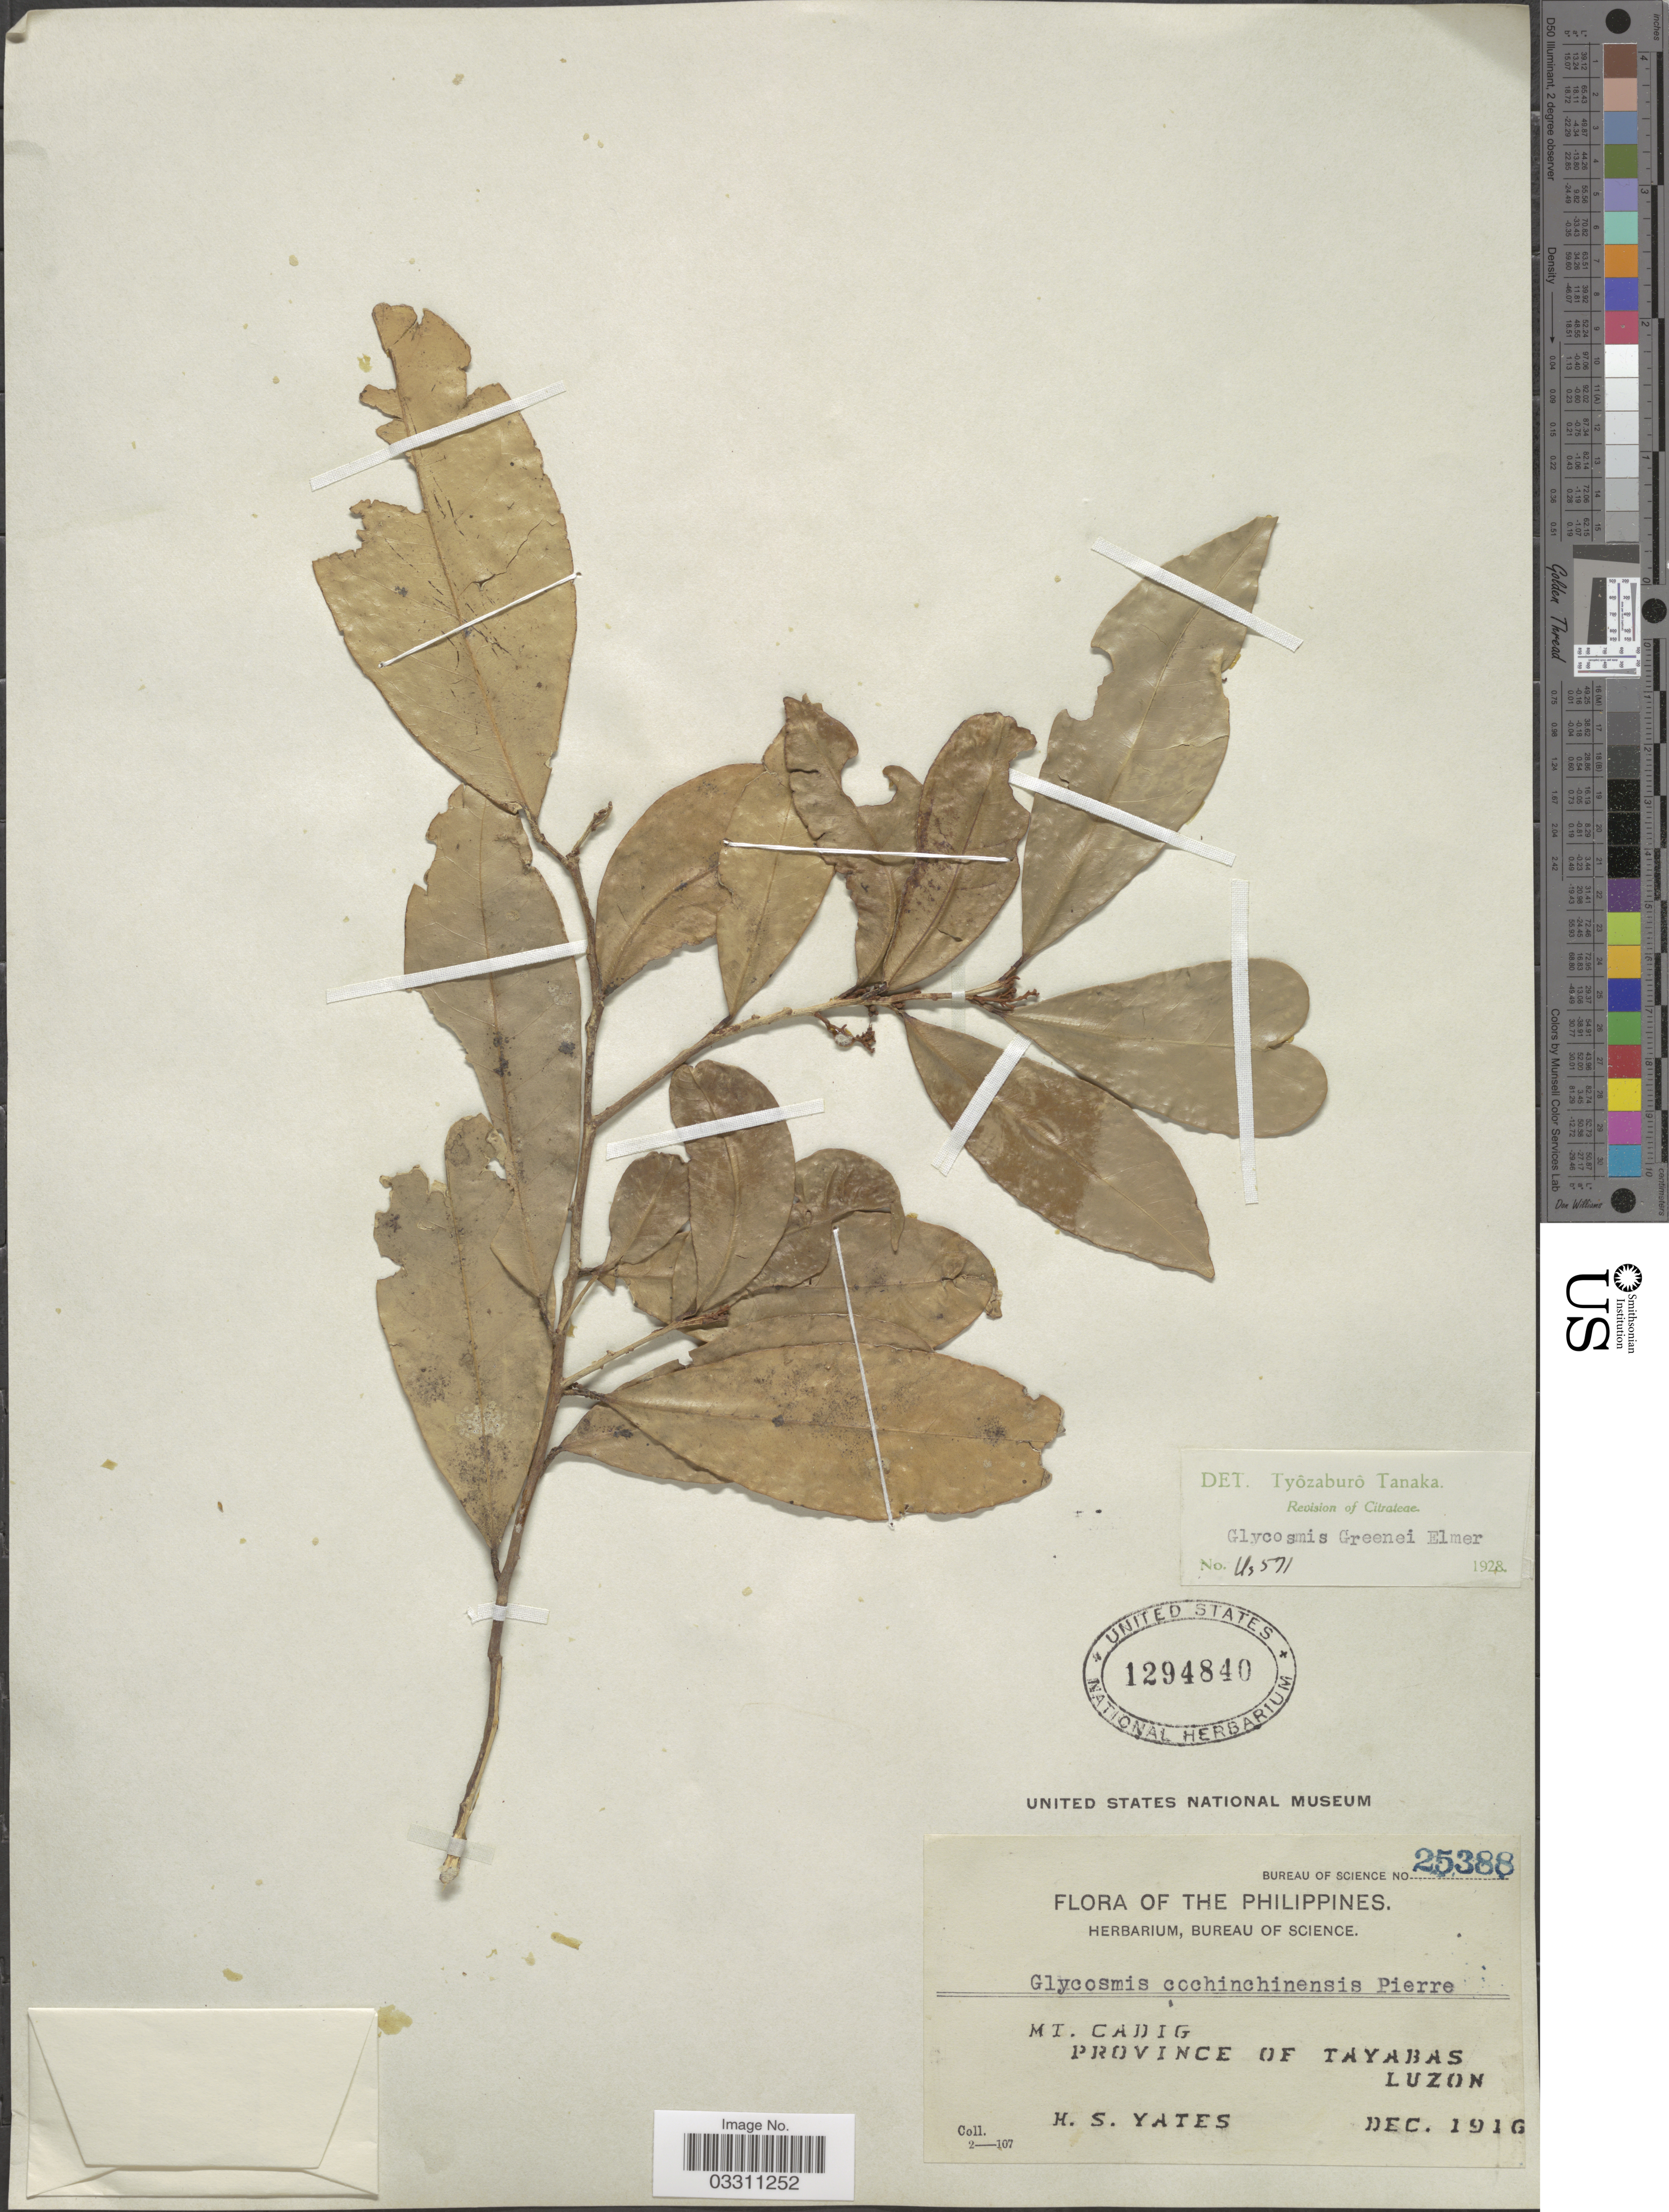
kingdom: Plantae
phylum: Tracheophyta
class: Magnoliopsida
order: Sapindales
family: Rutaceae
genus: Glycosmis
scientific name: Glycosmis greenei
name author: Elmer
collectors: H. S. Yates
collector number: Bureau of Science 25388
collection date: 1916-12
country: Philippines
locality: Mt. Cading. Province of Tayabas. Luzon.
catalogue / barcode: US 1294840